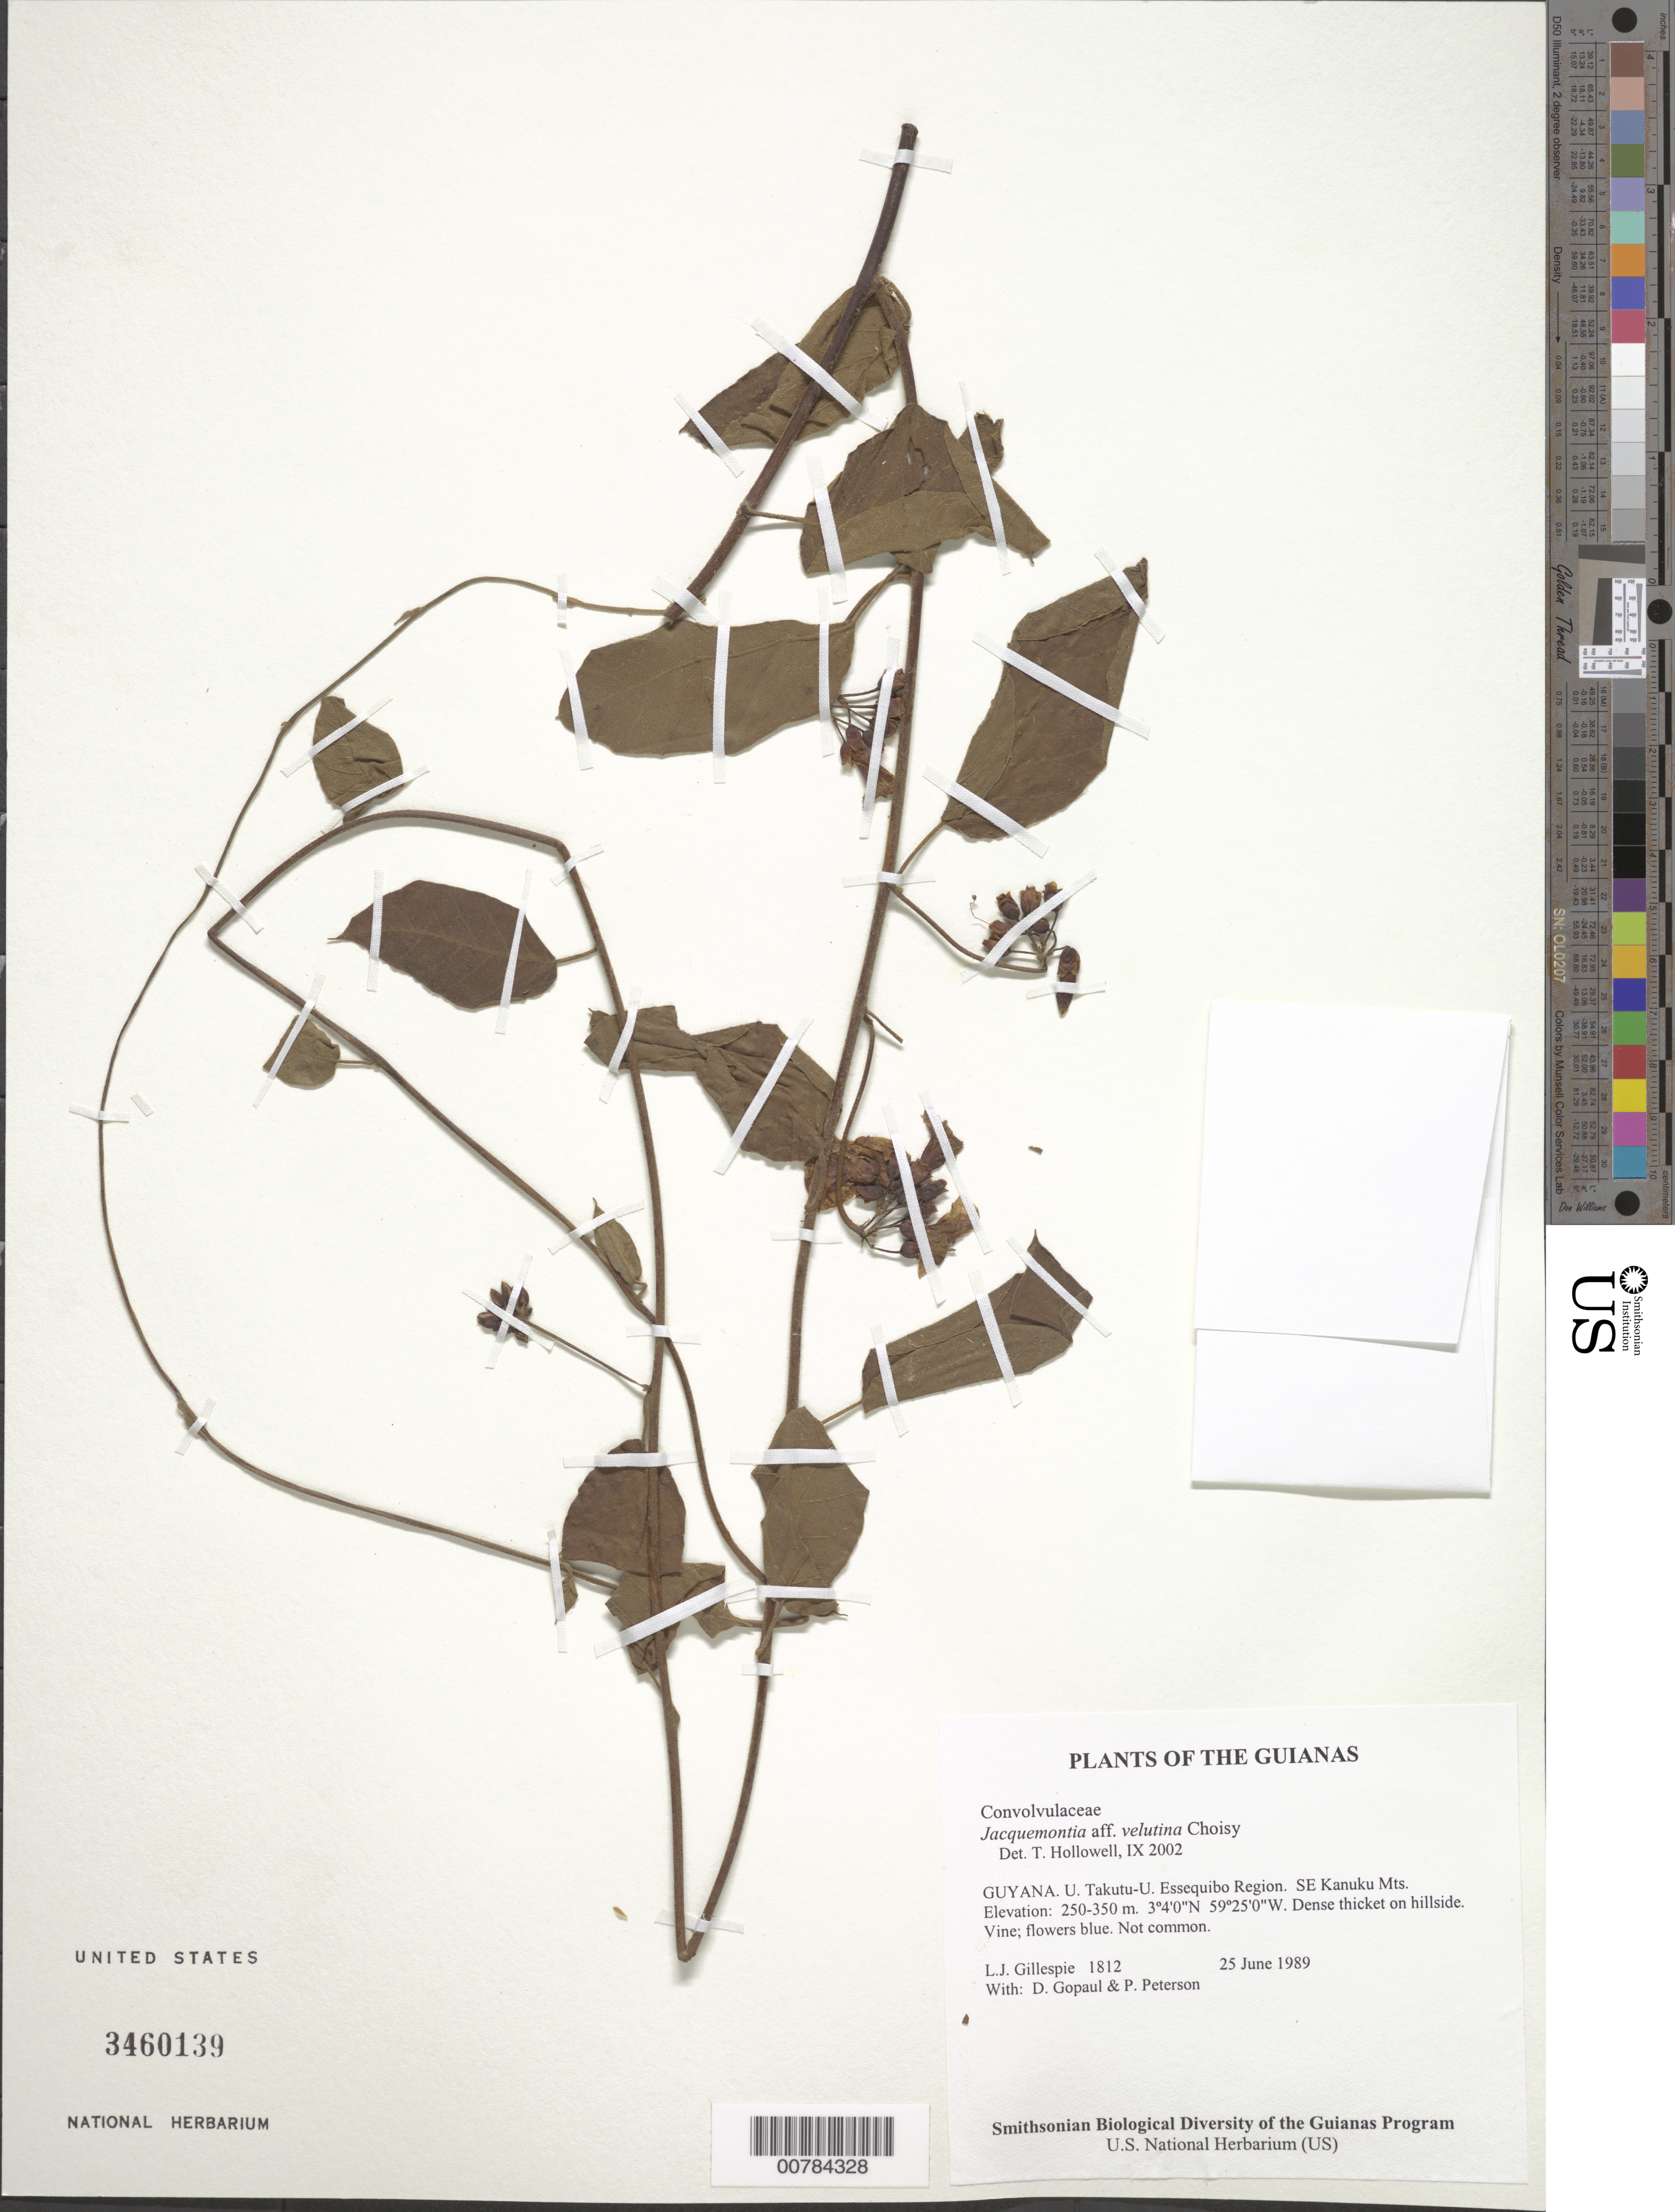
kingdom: Plantae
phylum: Tracheophyta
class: Magnoliopsida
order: Solanales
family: Convolvulaceae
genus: Jacquemontia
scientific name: Jacquemontia velutina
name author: Choisy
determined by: Hollowell, T. H., (BOT), Smithsonian Institution - National Museum of Natural History (UNITED STATES)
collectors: L. J. Gillespie, D. Gopaul & P. M. Peterson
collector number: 1812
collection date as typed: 25 June 1989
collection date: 1989-06-25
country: Guyana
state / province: U. Takutu-U. Essequibo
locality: SE Kanuku Mts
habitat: Dense thicket on hillside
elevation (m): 250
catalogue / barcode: US 3460139